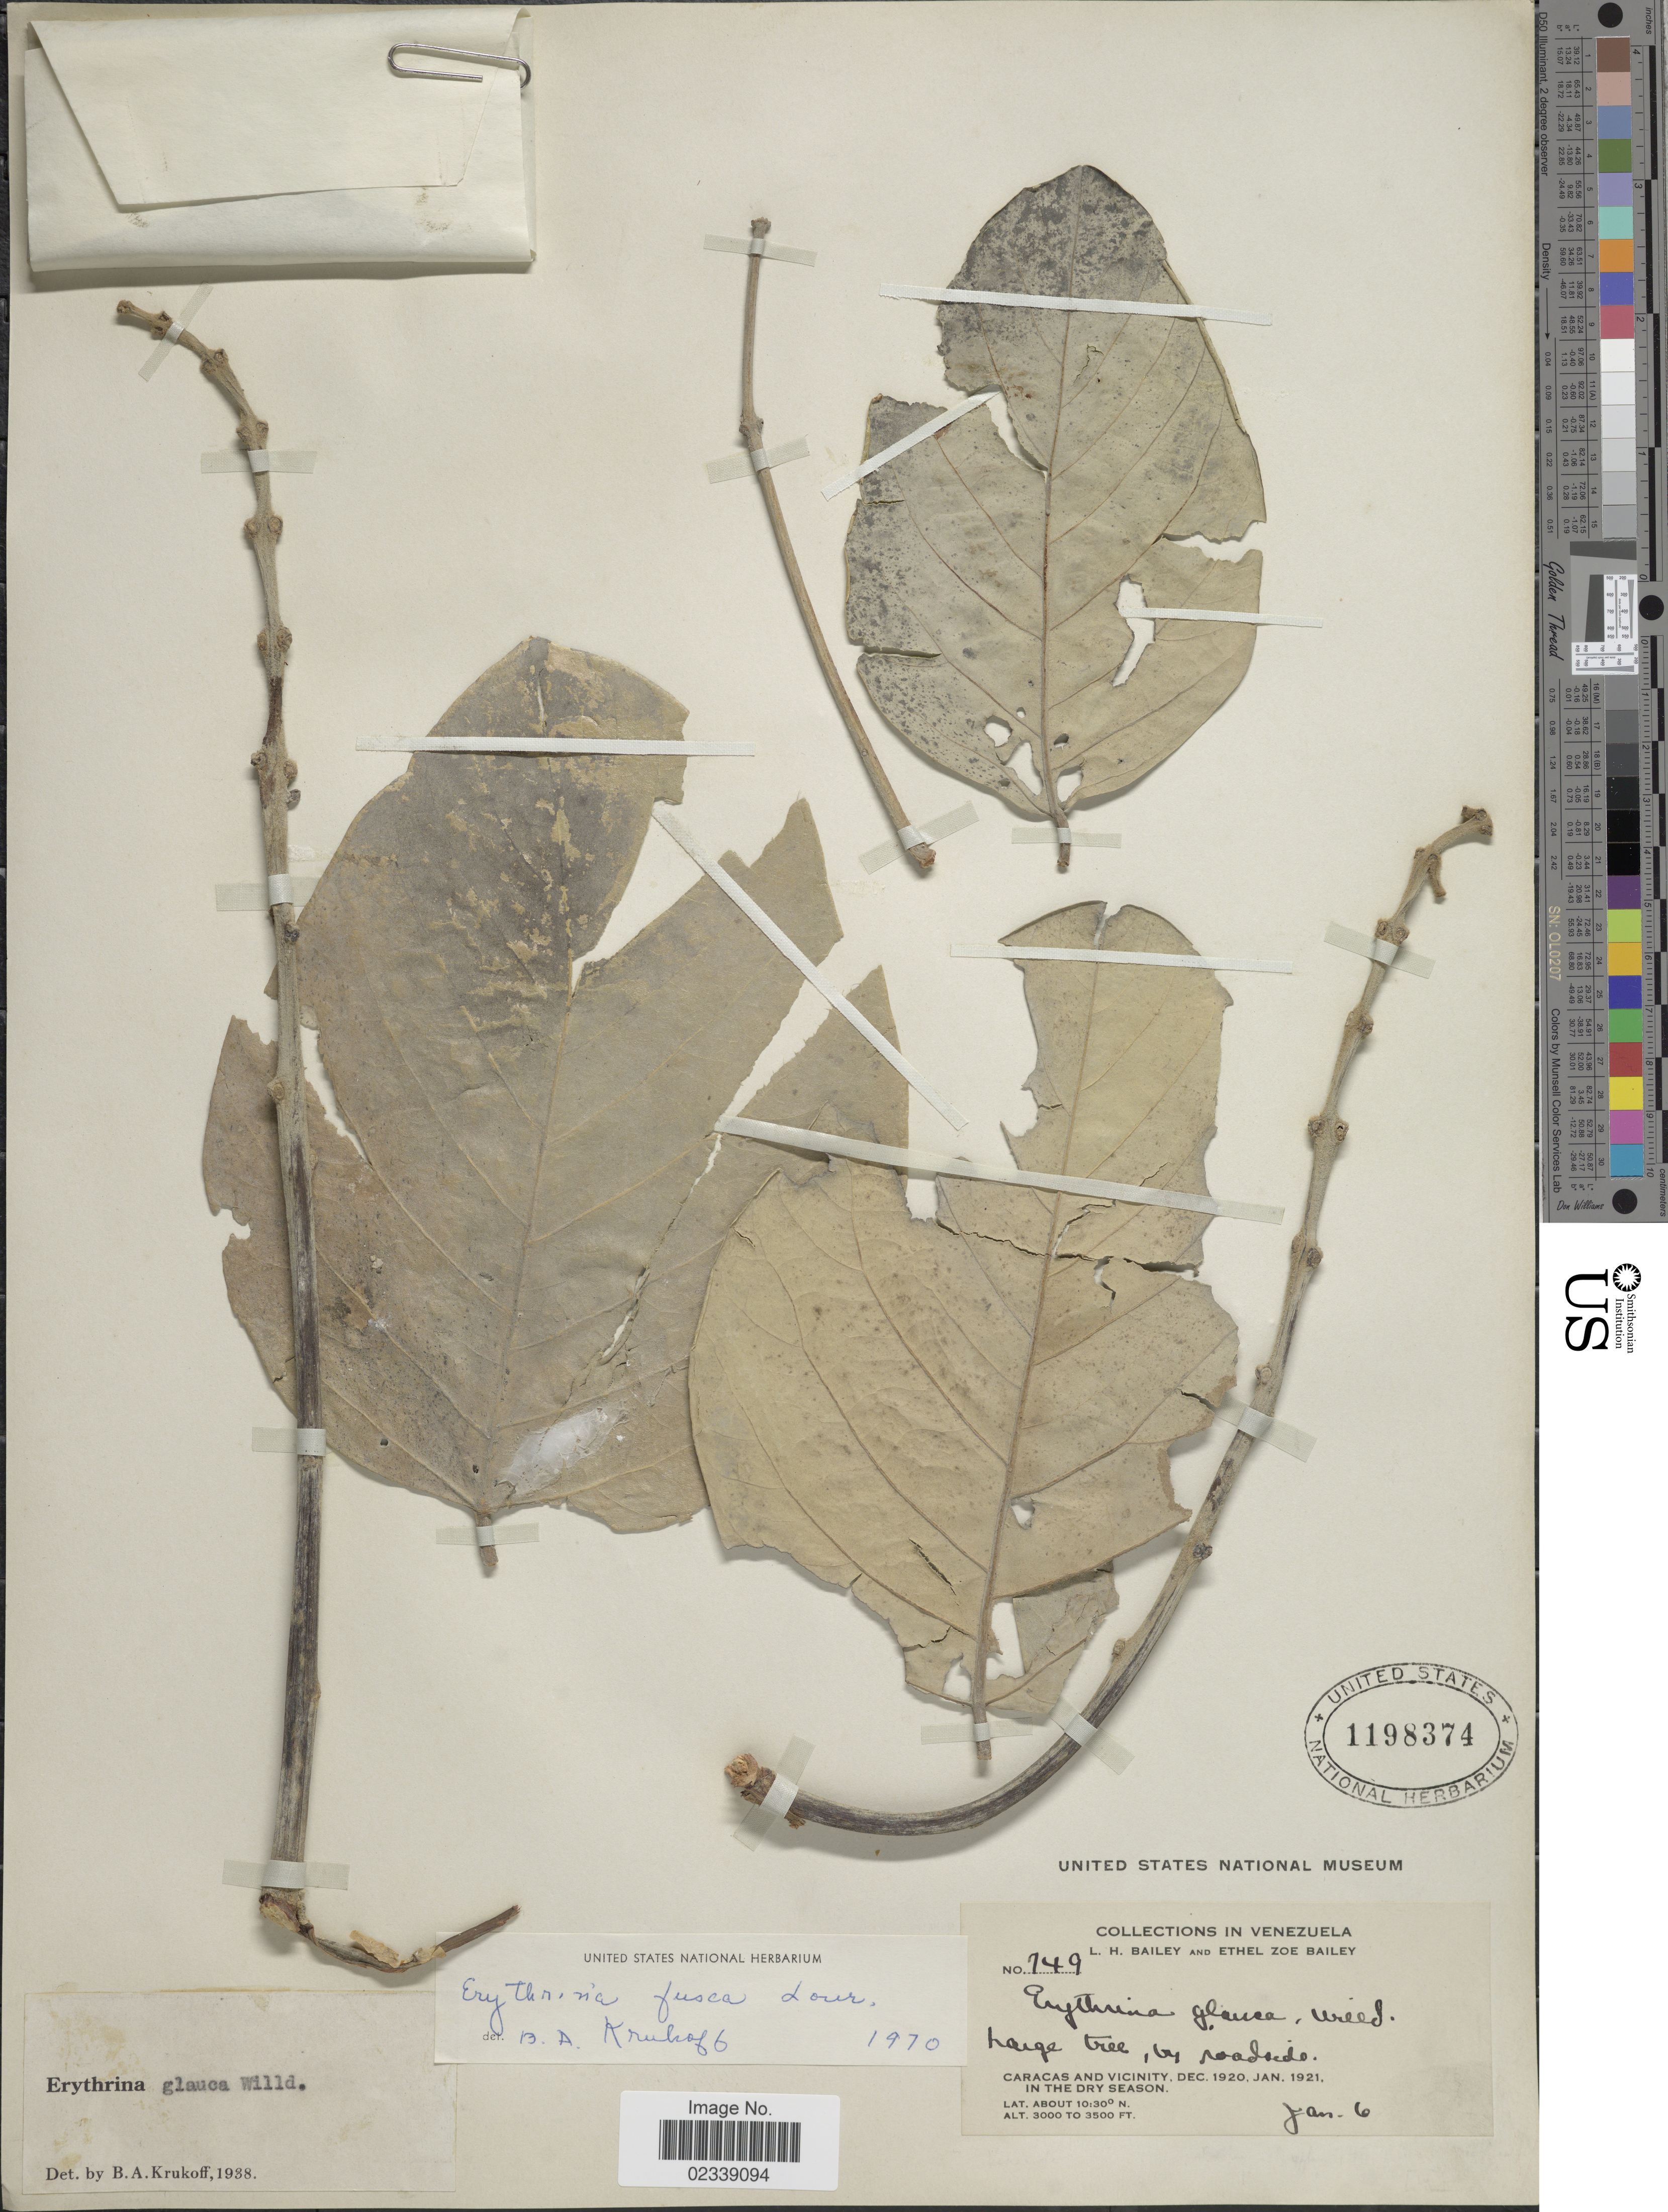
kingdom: Plantae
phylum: Tracheophyta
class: Magnoliopsida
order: Fabales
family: Fabaceae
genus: Erythrina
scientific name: Erythrina fusca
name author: Lour.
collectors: L. H. Bailey & E. Z. Bailey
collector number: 749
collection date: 1921-01-06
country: Venezuela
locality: Caracas and Vicinity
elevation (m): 914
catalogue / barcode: US 1198374